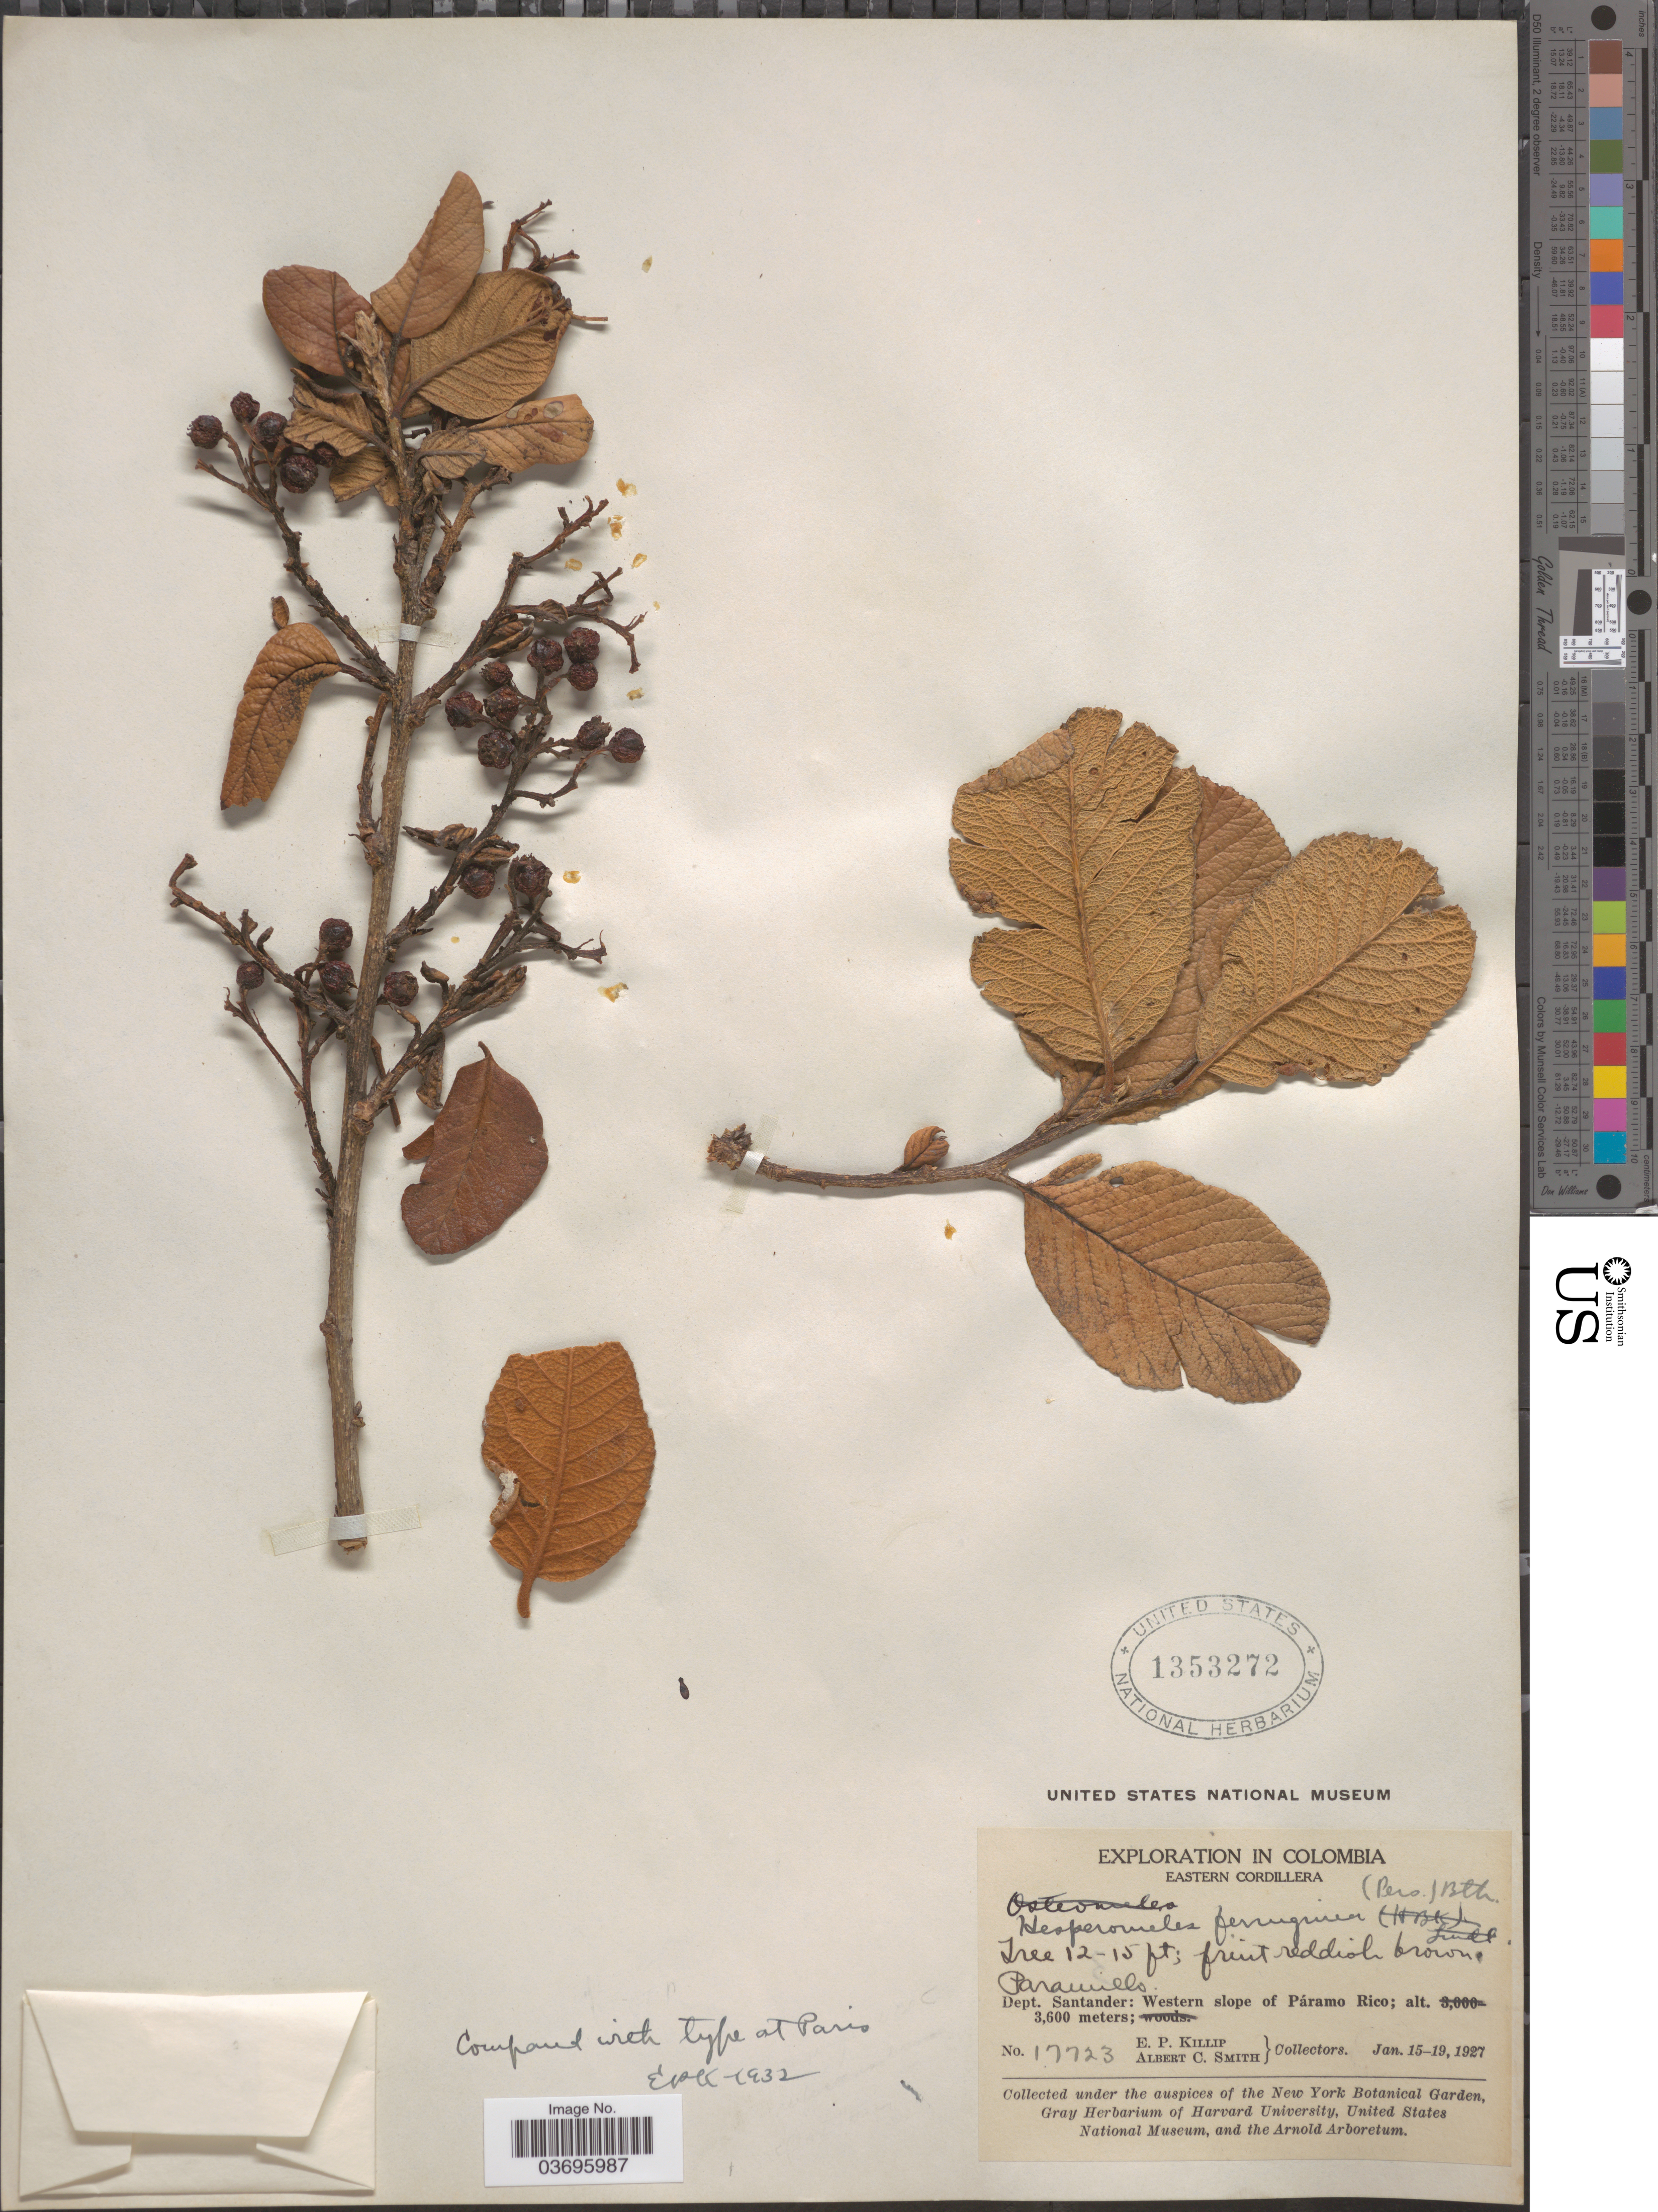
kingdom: Plantae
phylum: Tracheophyta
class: Magnoliopsida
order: Rosales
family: Rosaceae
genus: Hesperomeles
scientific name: Hesperomeles ferruginea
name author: (Juss. ex Pers.) Benth.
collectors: E. P. Killip & A. C. Smith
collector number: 17723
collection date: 1927-01-15/1927-01-19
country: Colombia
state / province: Santander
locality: Eastern Cordillera. Paramillo. Dept. Santander: Western slope of Páramo Rico.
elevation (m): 3600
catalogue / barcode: US 1353272